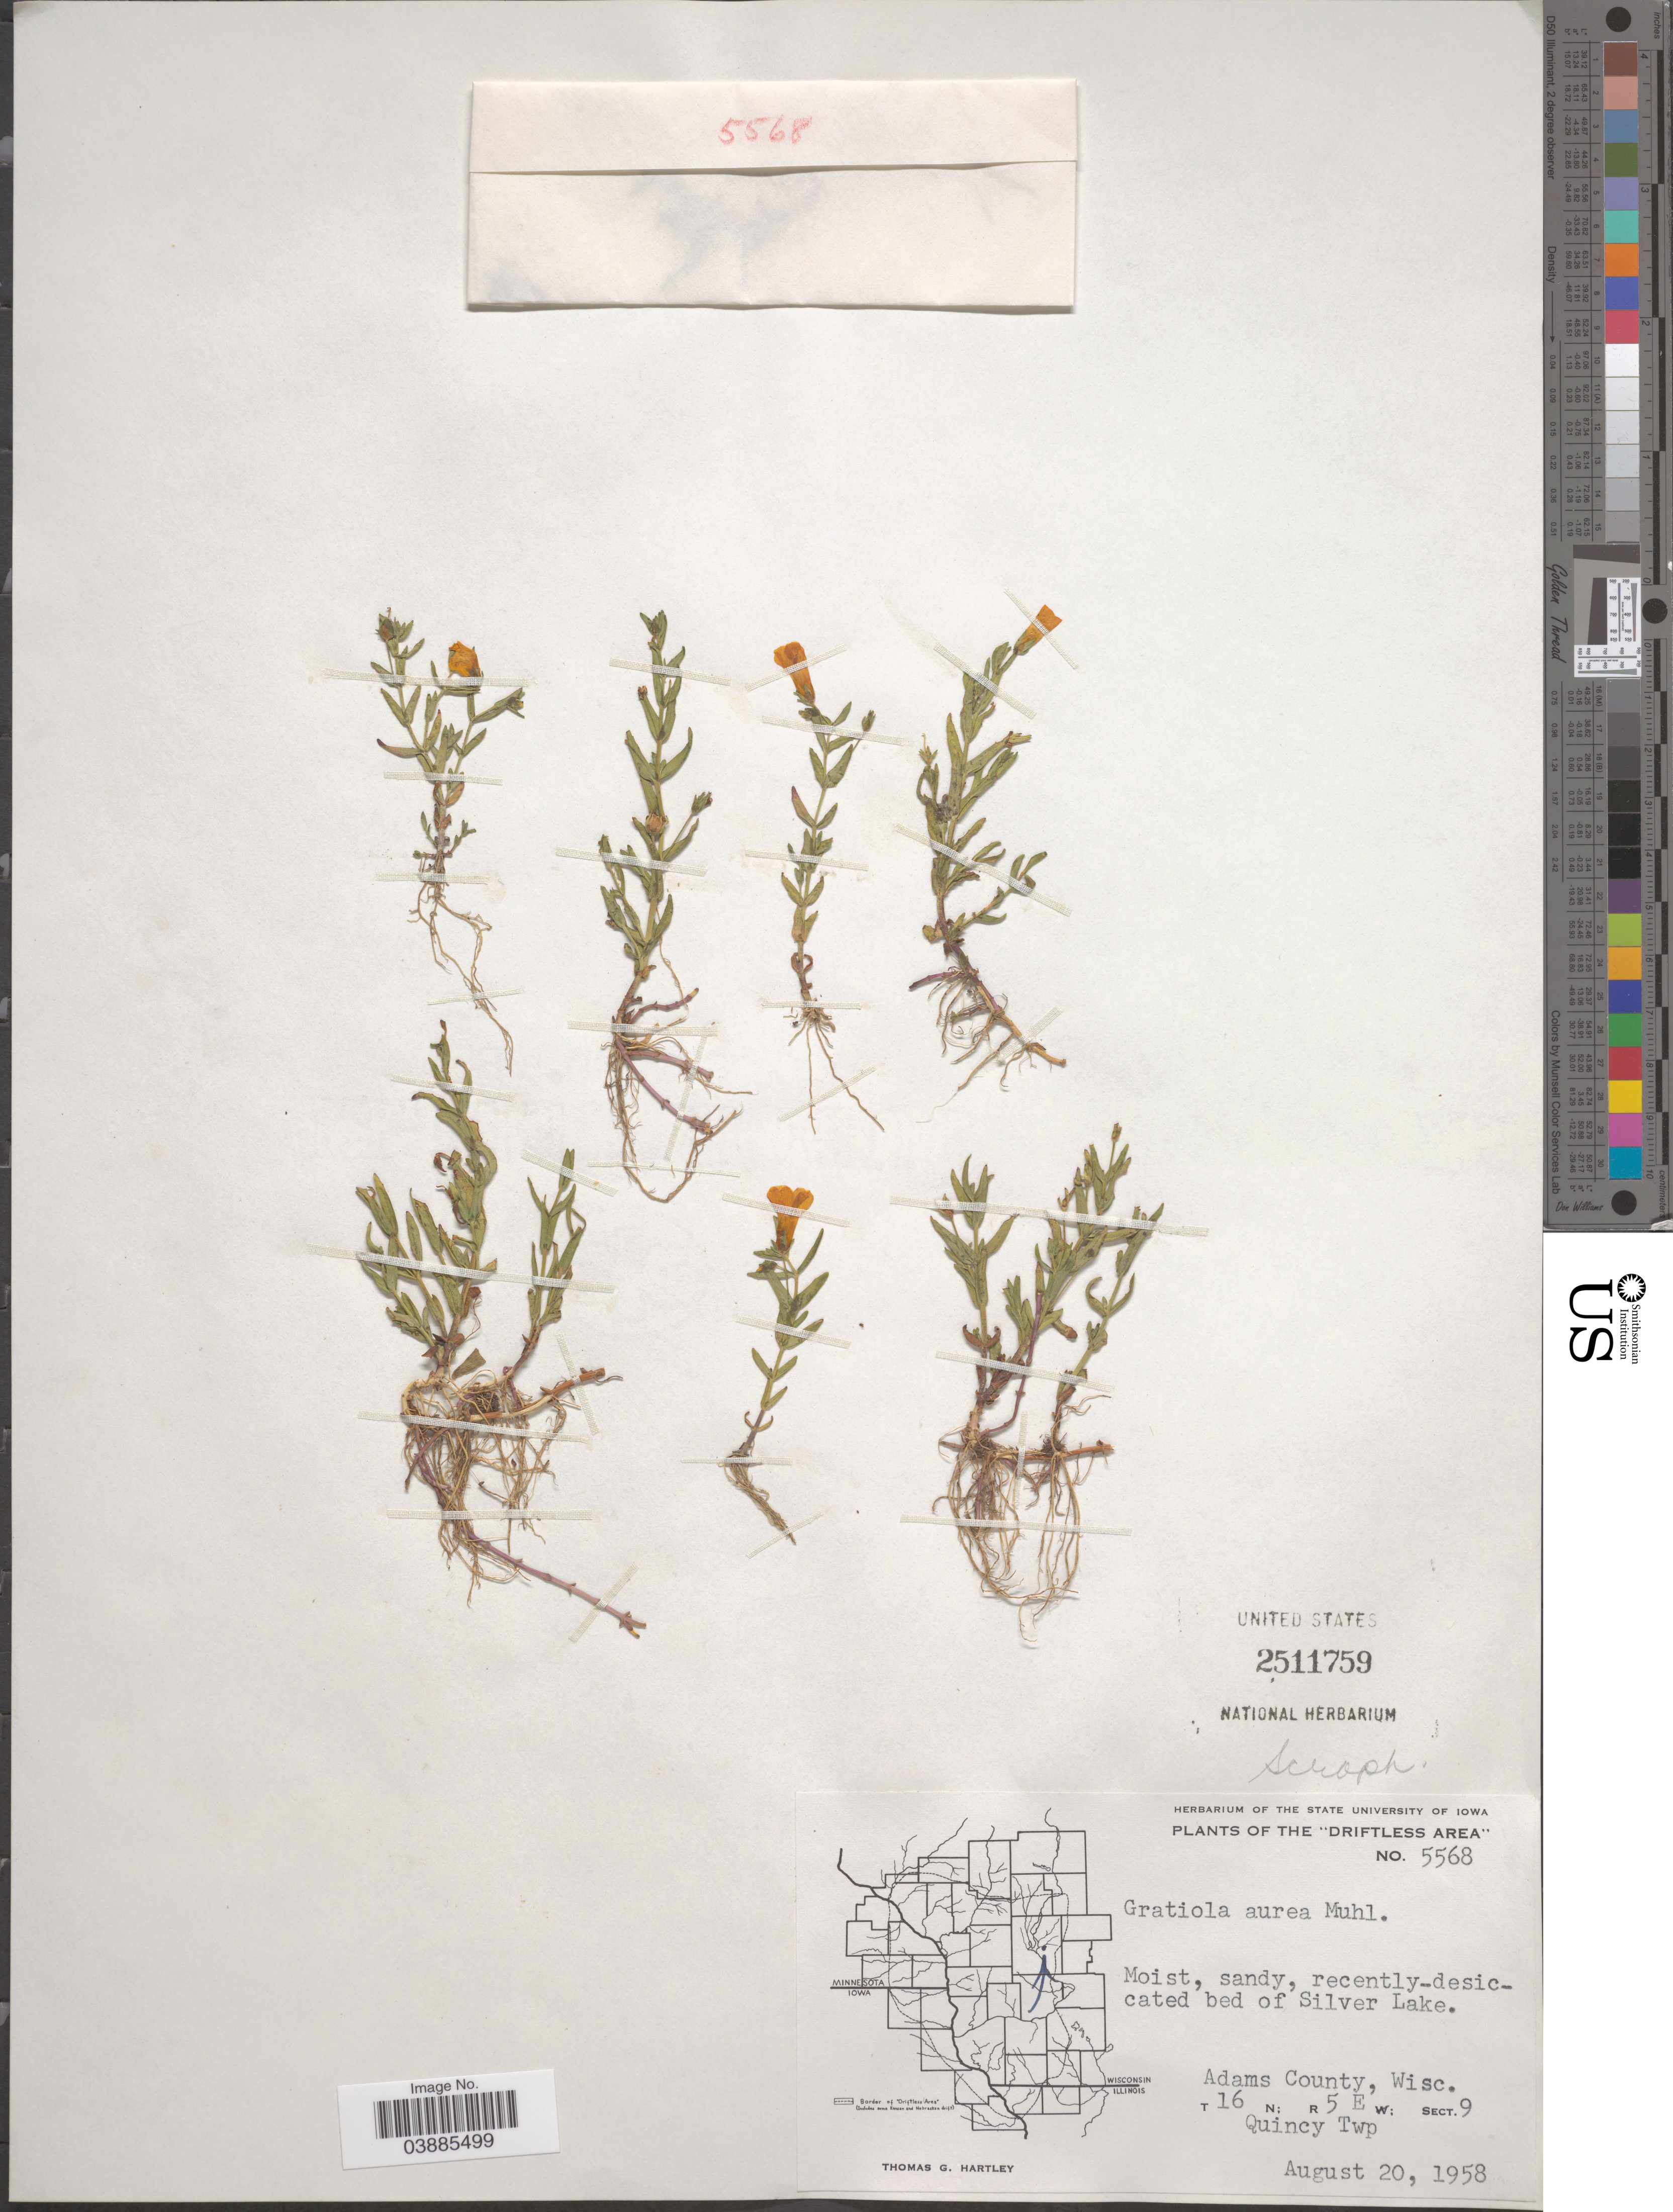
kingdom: Plantae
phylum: Tracheophyta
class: Magnoliopsida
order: Lamiales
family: Plantaginaceae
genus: Gratiola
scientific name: Gratiola aurea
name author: Pursh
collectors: T. G. Hartley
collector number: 5568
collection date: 1958-08-20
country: United States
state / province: Wisconsin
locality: The "Driftless Area". Bed of Silver Lake. Adams County. T16 N; R5E W; Sect. 9. Quincy Twp.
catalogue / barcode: US 2511759